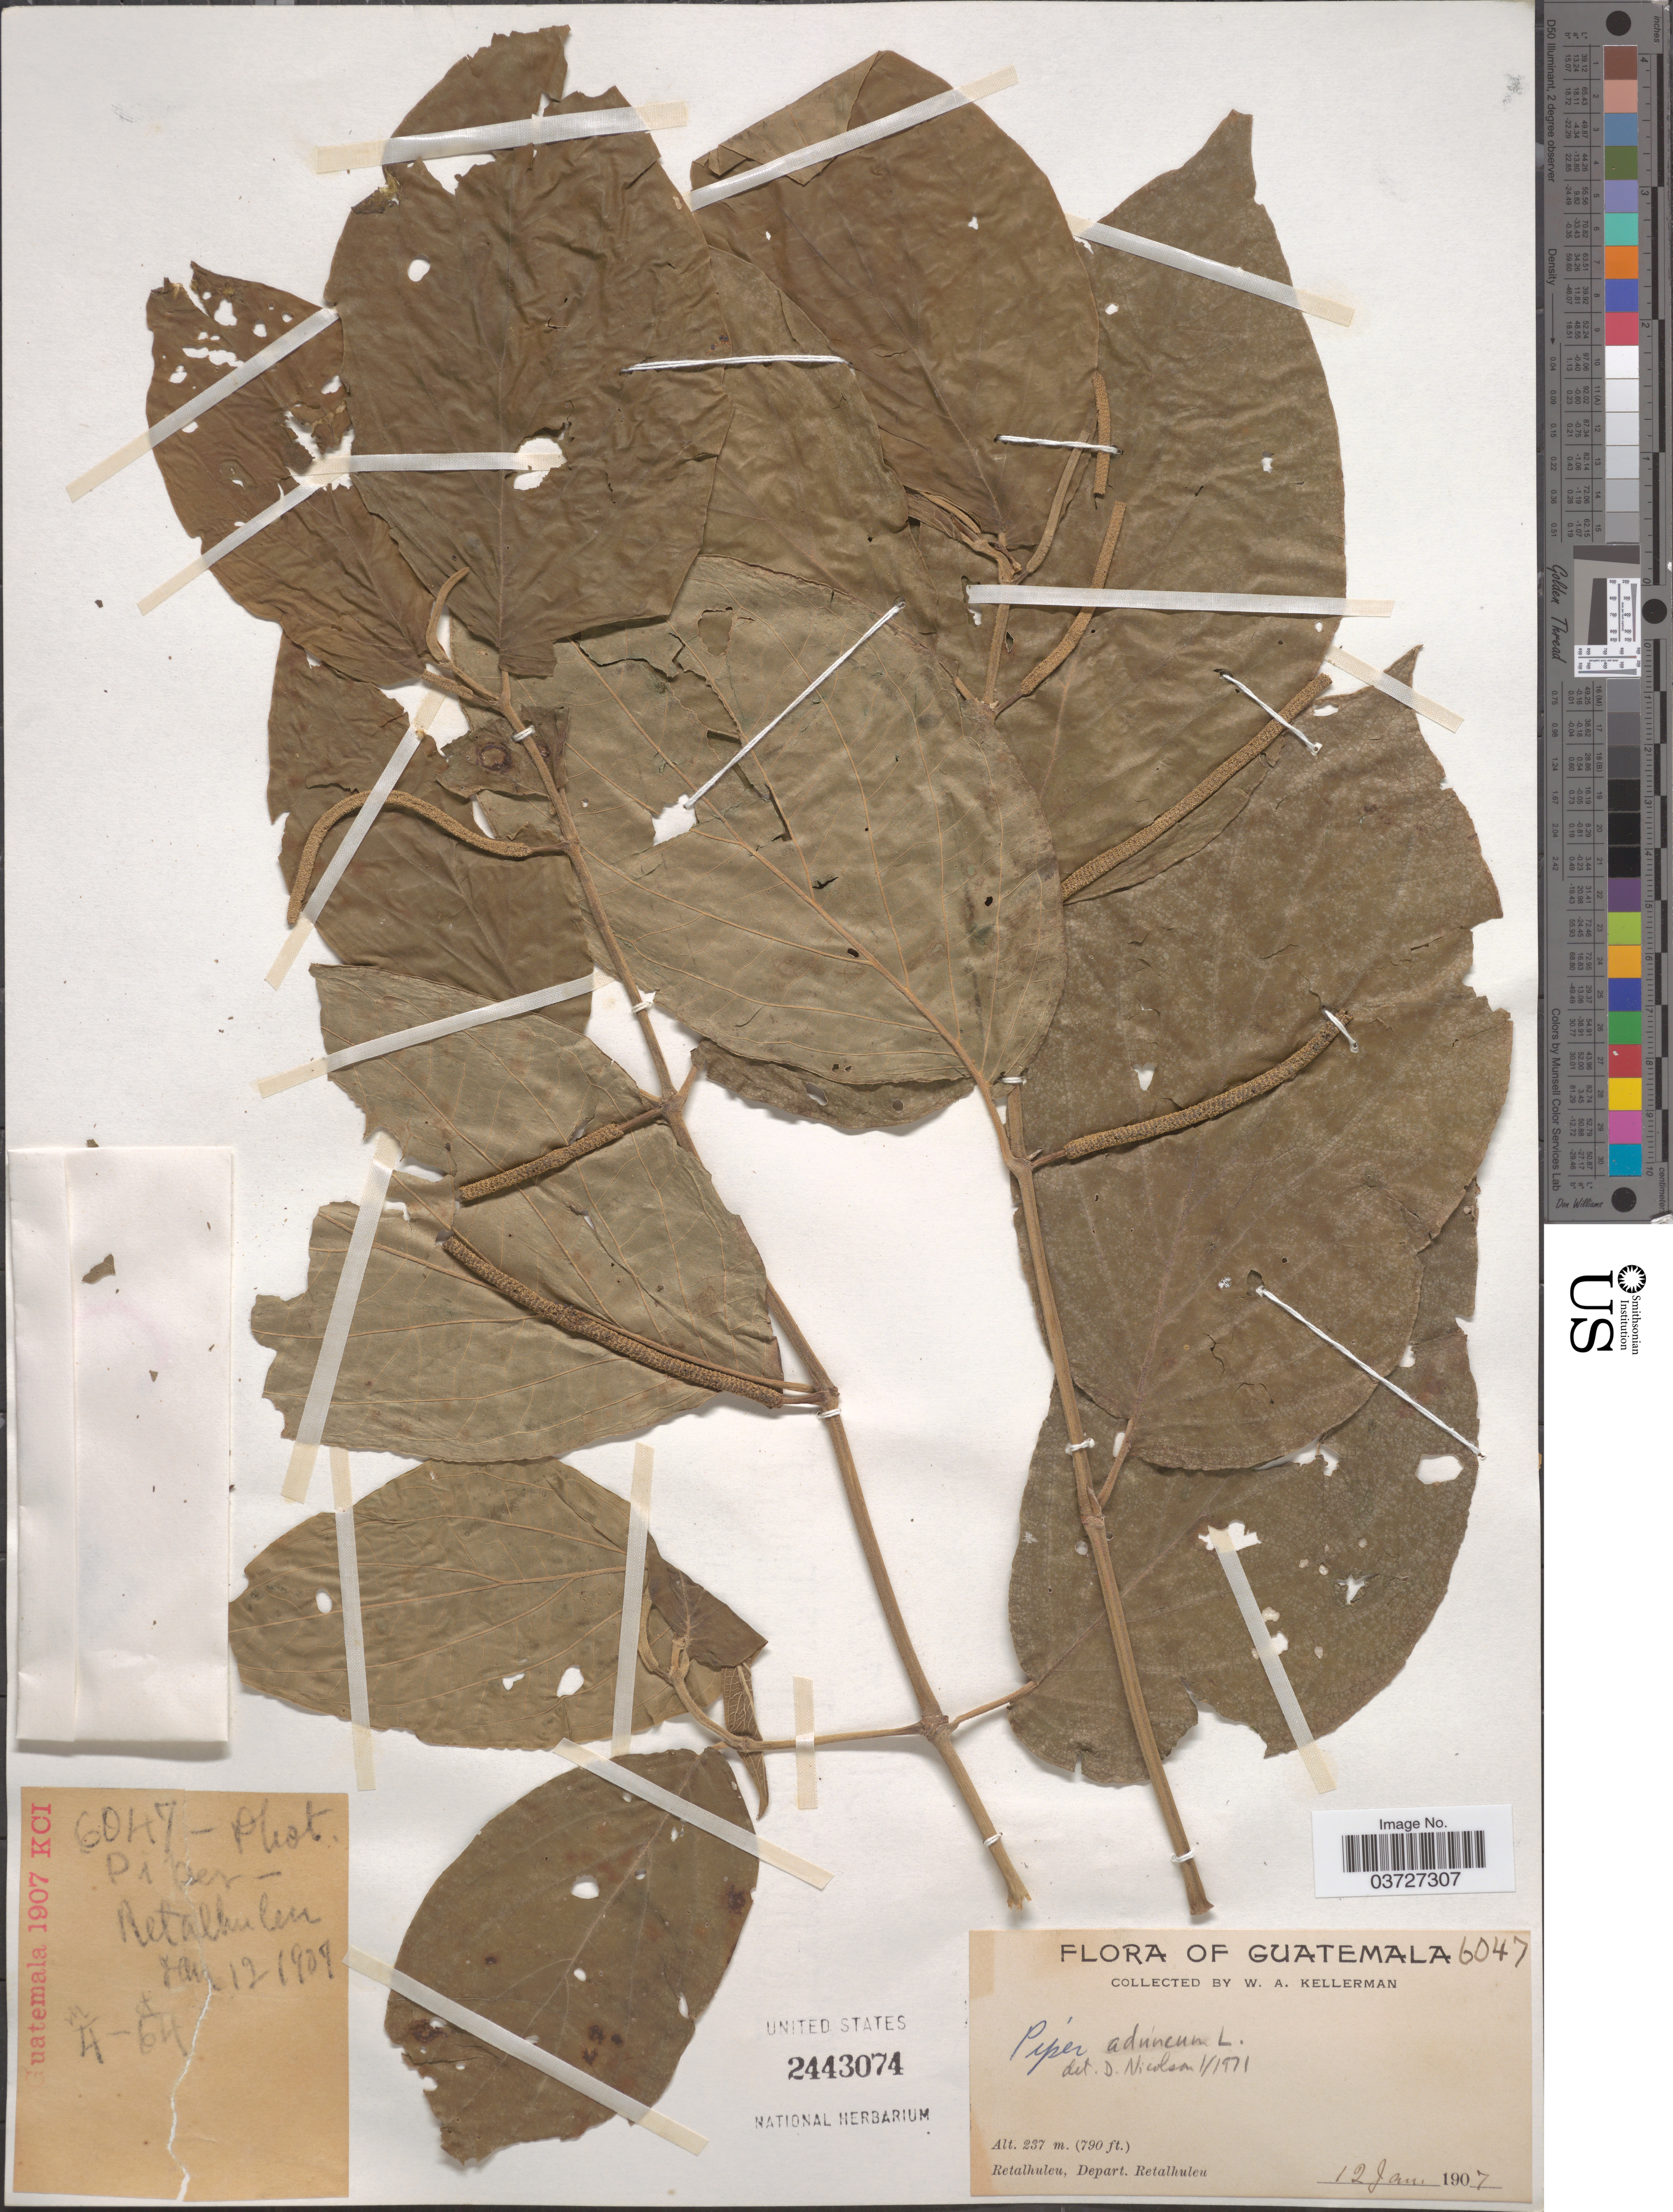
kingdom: Plantae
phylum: Tracheophyta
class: Magnoliopsida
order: Piperales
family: Piperaceae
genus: Piper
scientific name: Piper aduncum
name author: L.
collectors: W. Kellerman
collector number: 6047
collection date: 1907-01-12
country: Guatemala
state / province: Retalhuleu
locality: Retalhuleu, Depart. Retalhuleu.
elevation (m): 237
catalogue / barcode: US 2443074